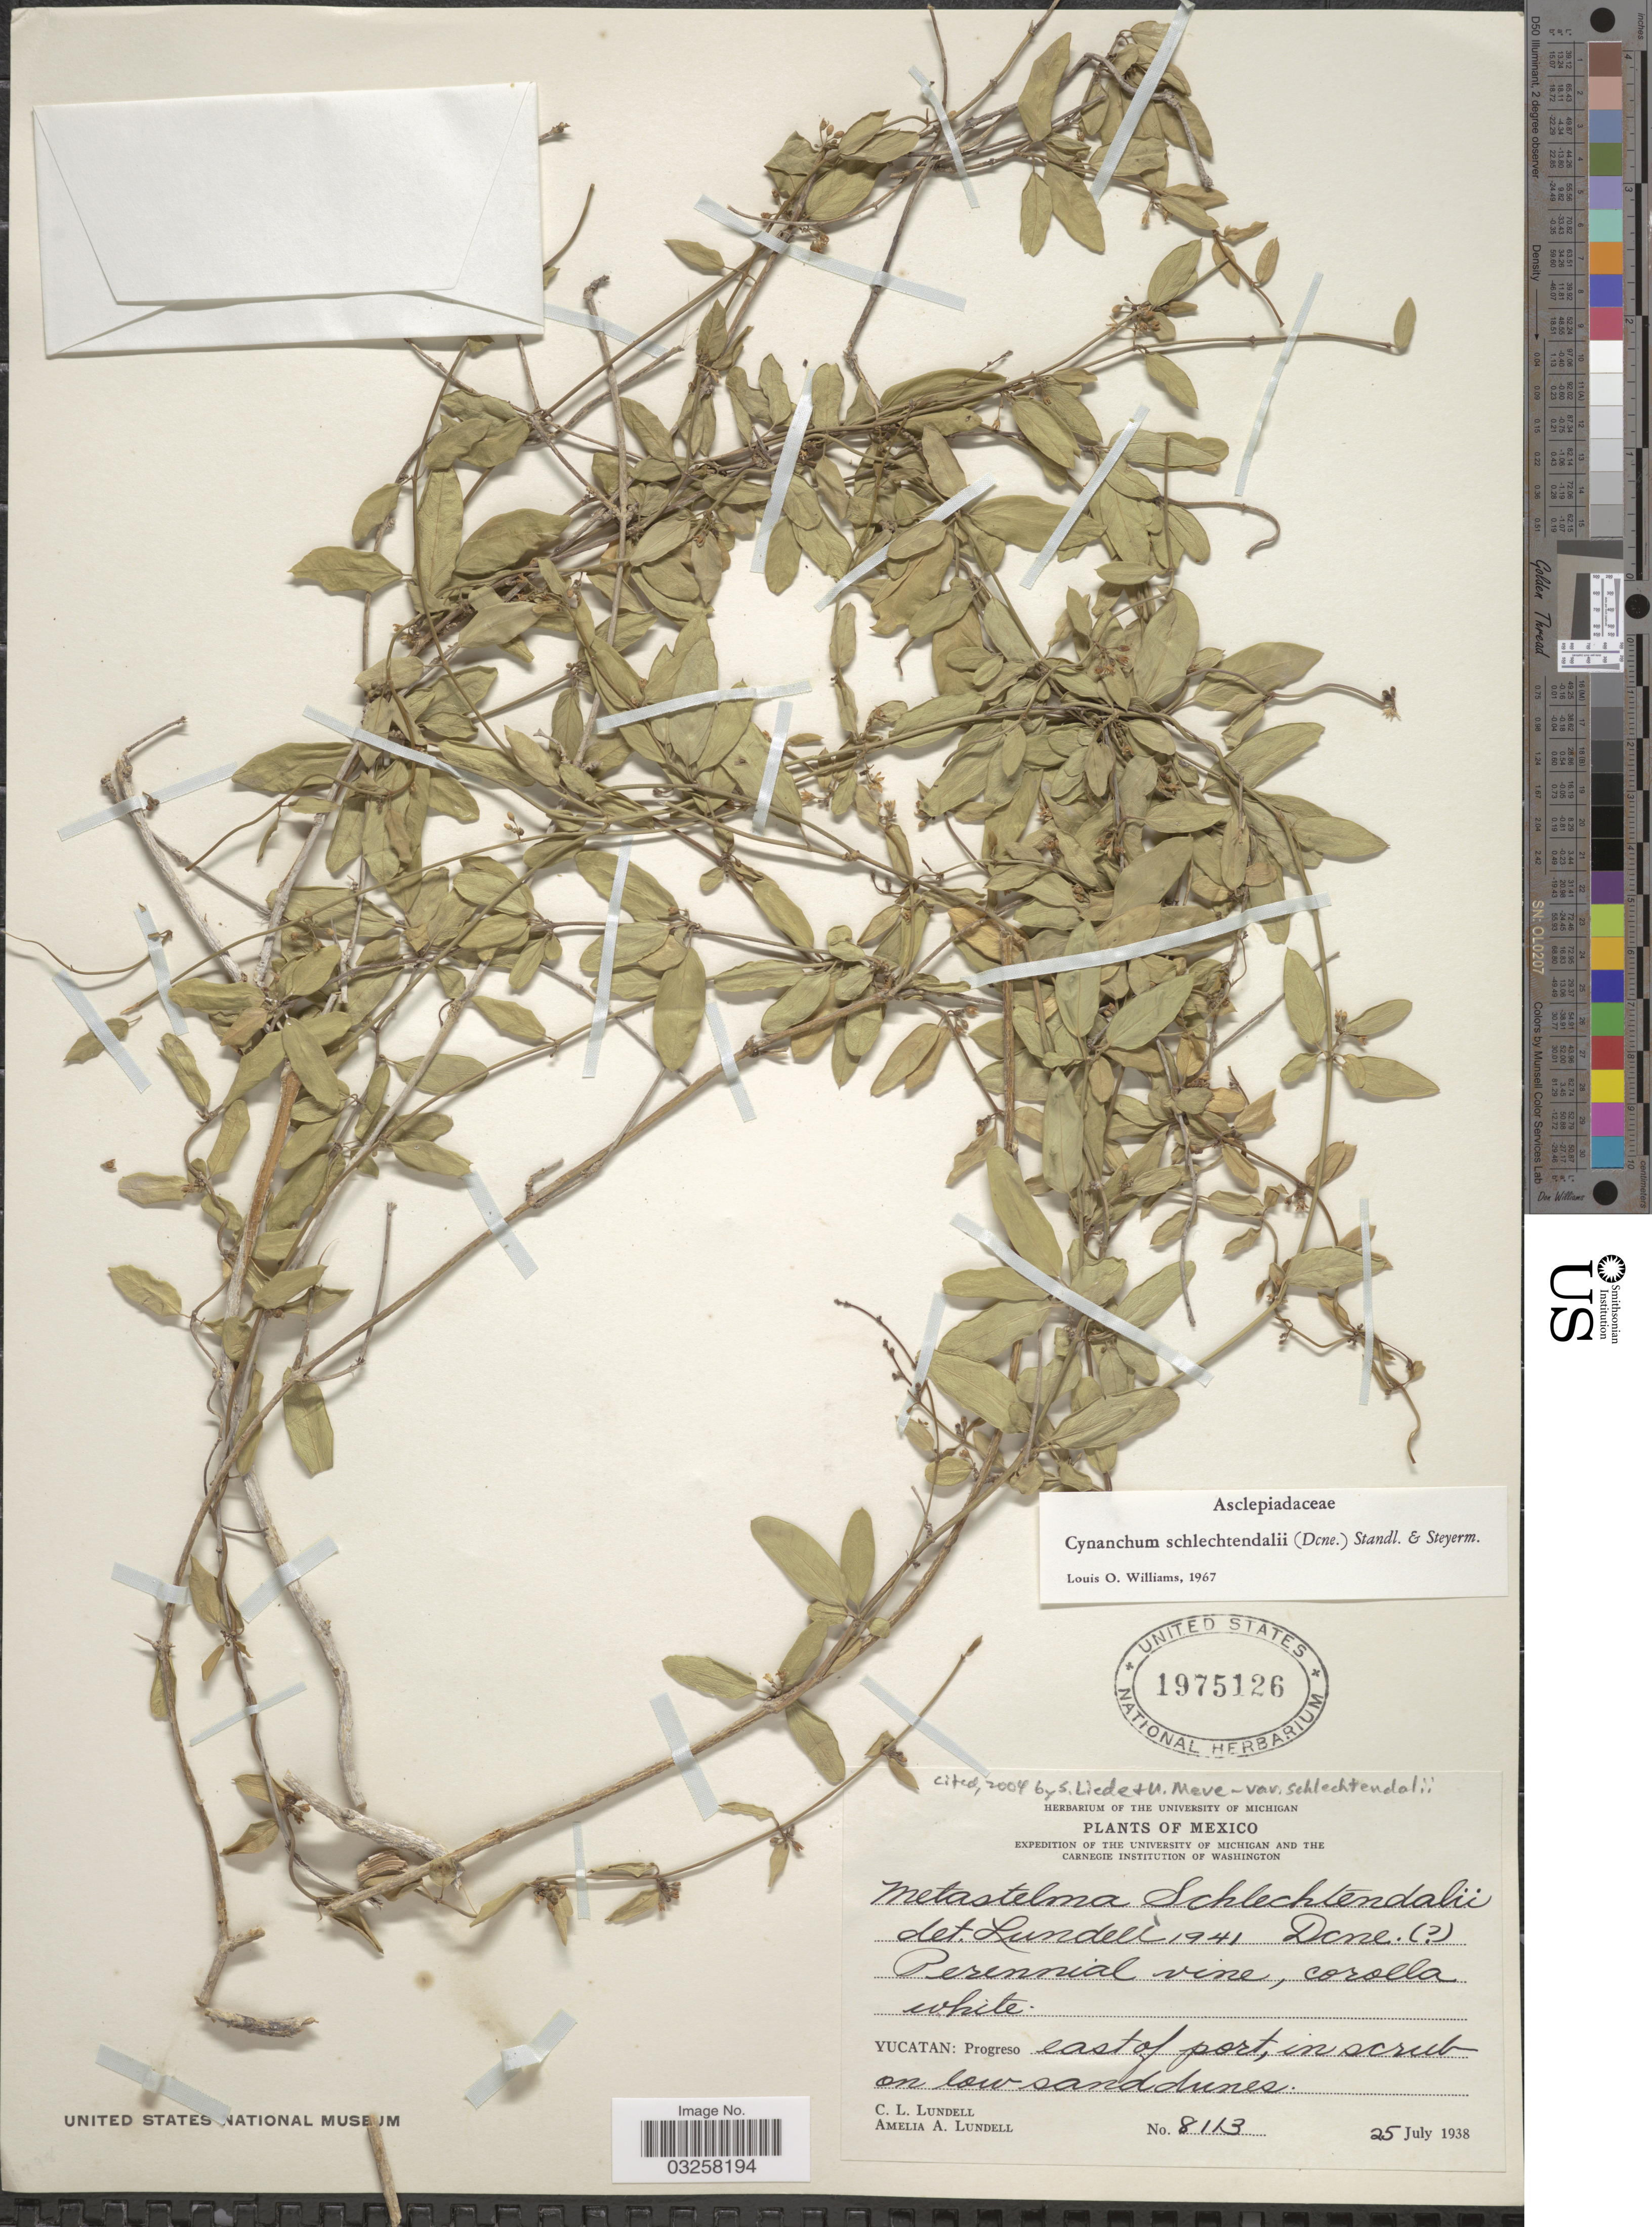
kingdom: Plantae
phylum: Tracheophyta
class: Magnoliopsida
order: Gentianales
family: Apocynaceae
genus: Metastelma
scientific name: Metastelma schlechtendalii var. schlechtendalii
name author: Decne.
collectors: C. L. Lundell & A. A. Lundell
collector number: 8113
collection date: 1938-07-25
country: Mexico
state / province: Yucatán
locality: Progreso, east of port.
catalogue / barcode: US 1975126